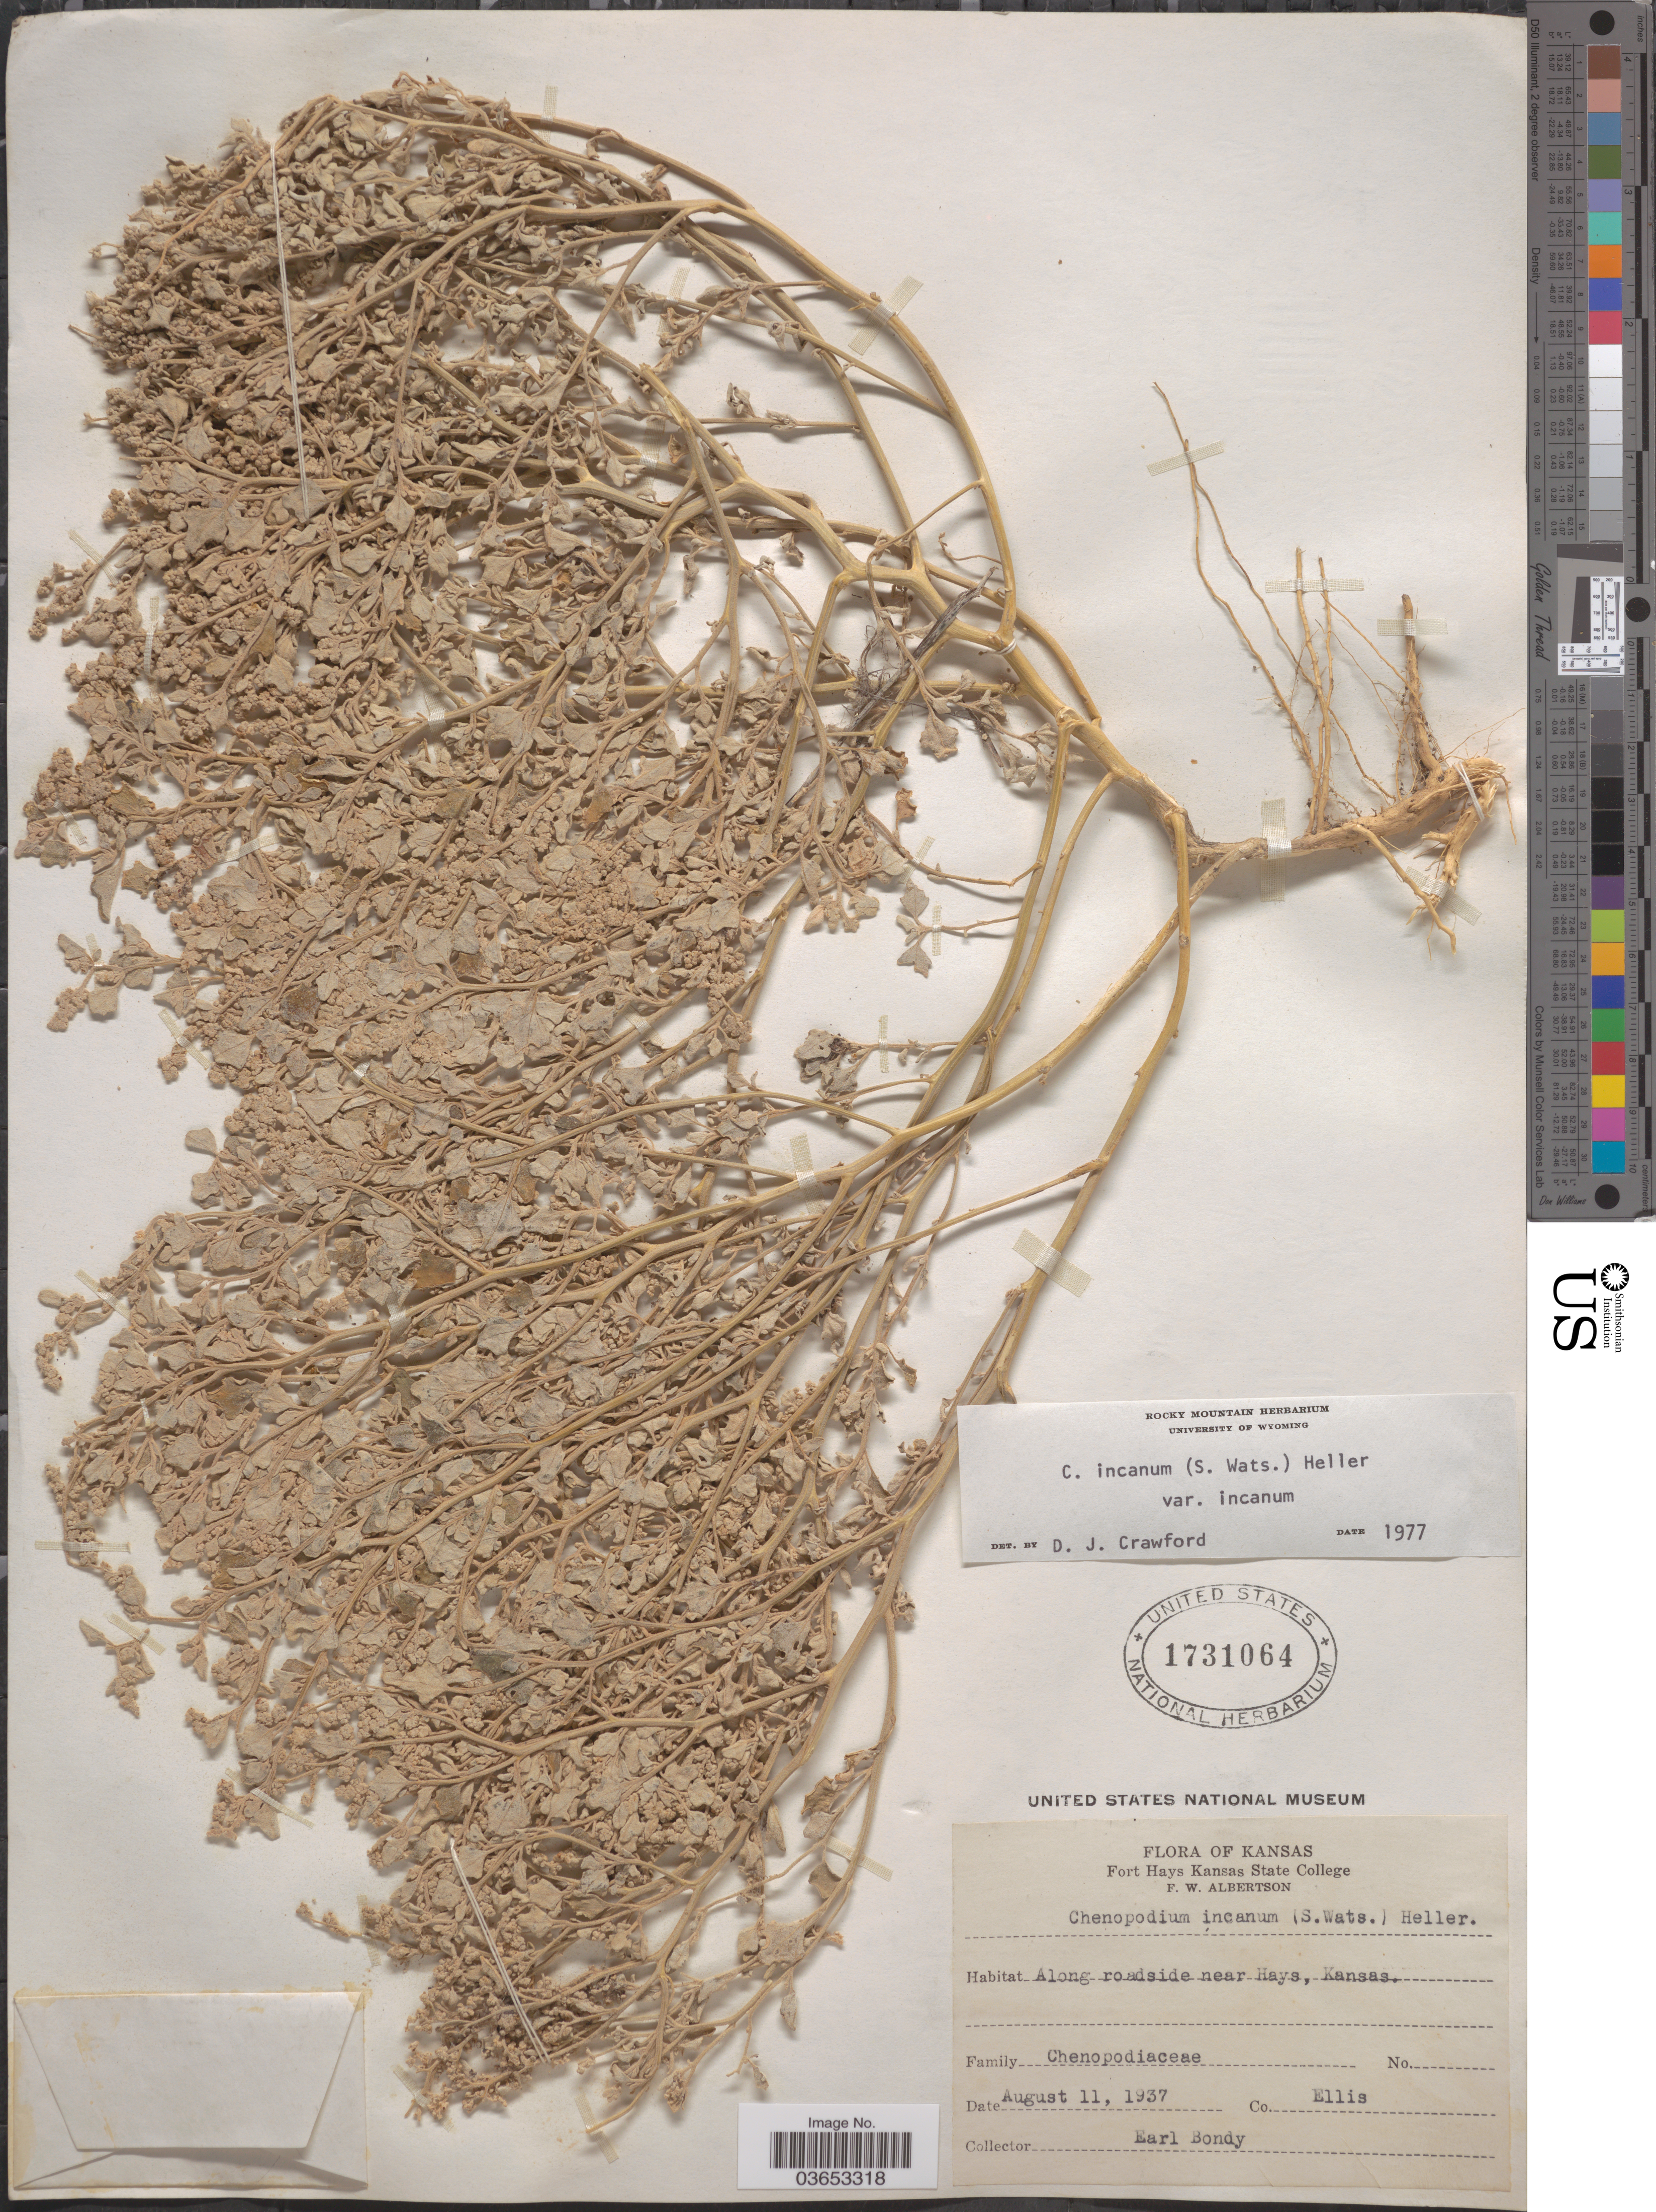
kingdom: Plantae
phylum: Tracheophyta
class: Magnoliopsida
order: Caryophyllales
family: Amaranthaceae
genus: Chenopodium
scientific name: Chenopodium incanum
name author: (S. Watson) A. Heller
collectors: E. Bondy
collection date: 1937-08-11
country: United States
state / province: Kansas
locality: Near Hays. Co. Ellis.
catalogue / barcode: US 1731064